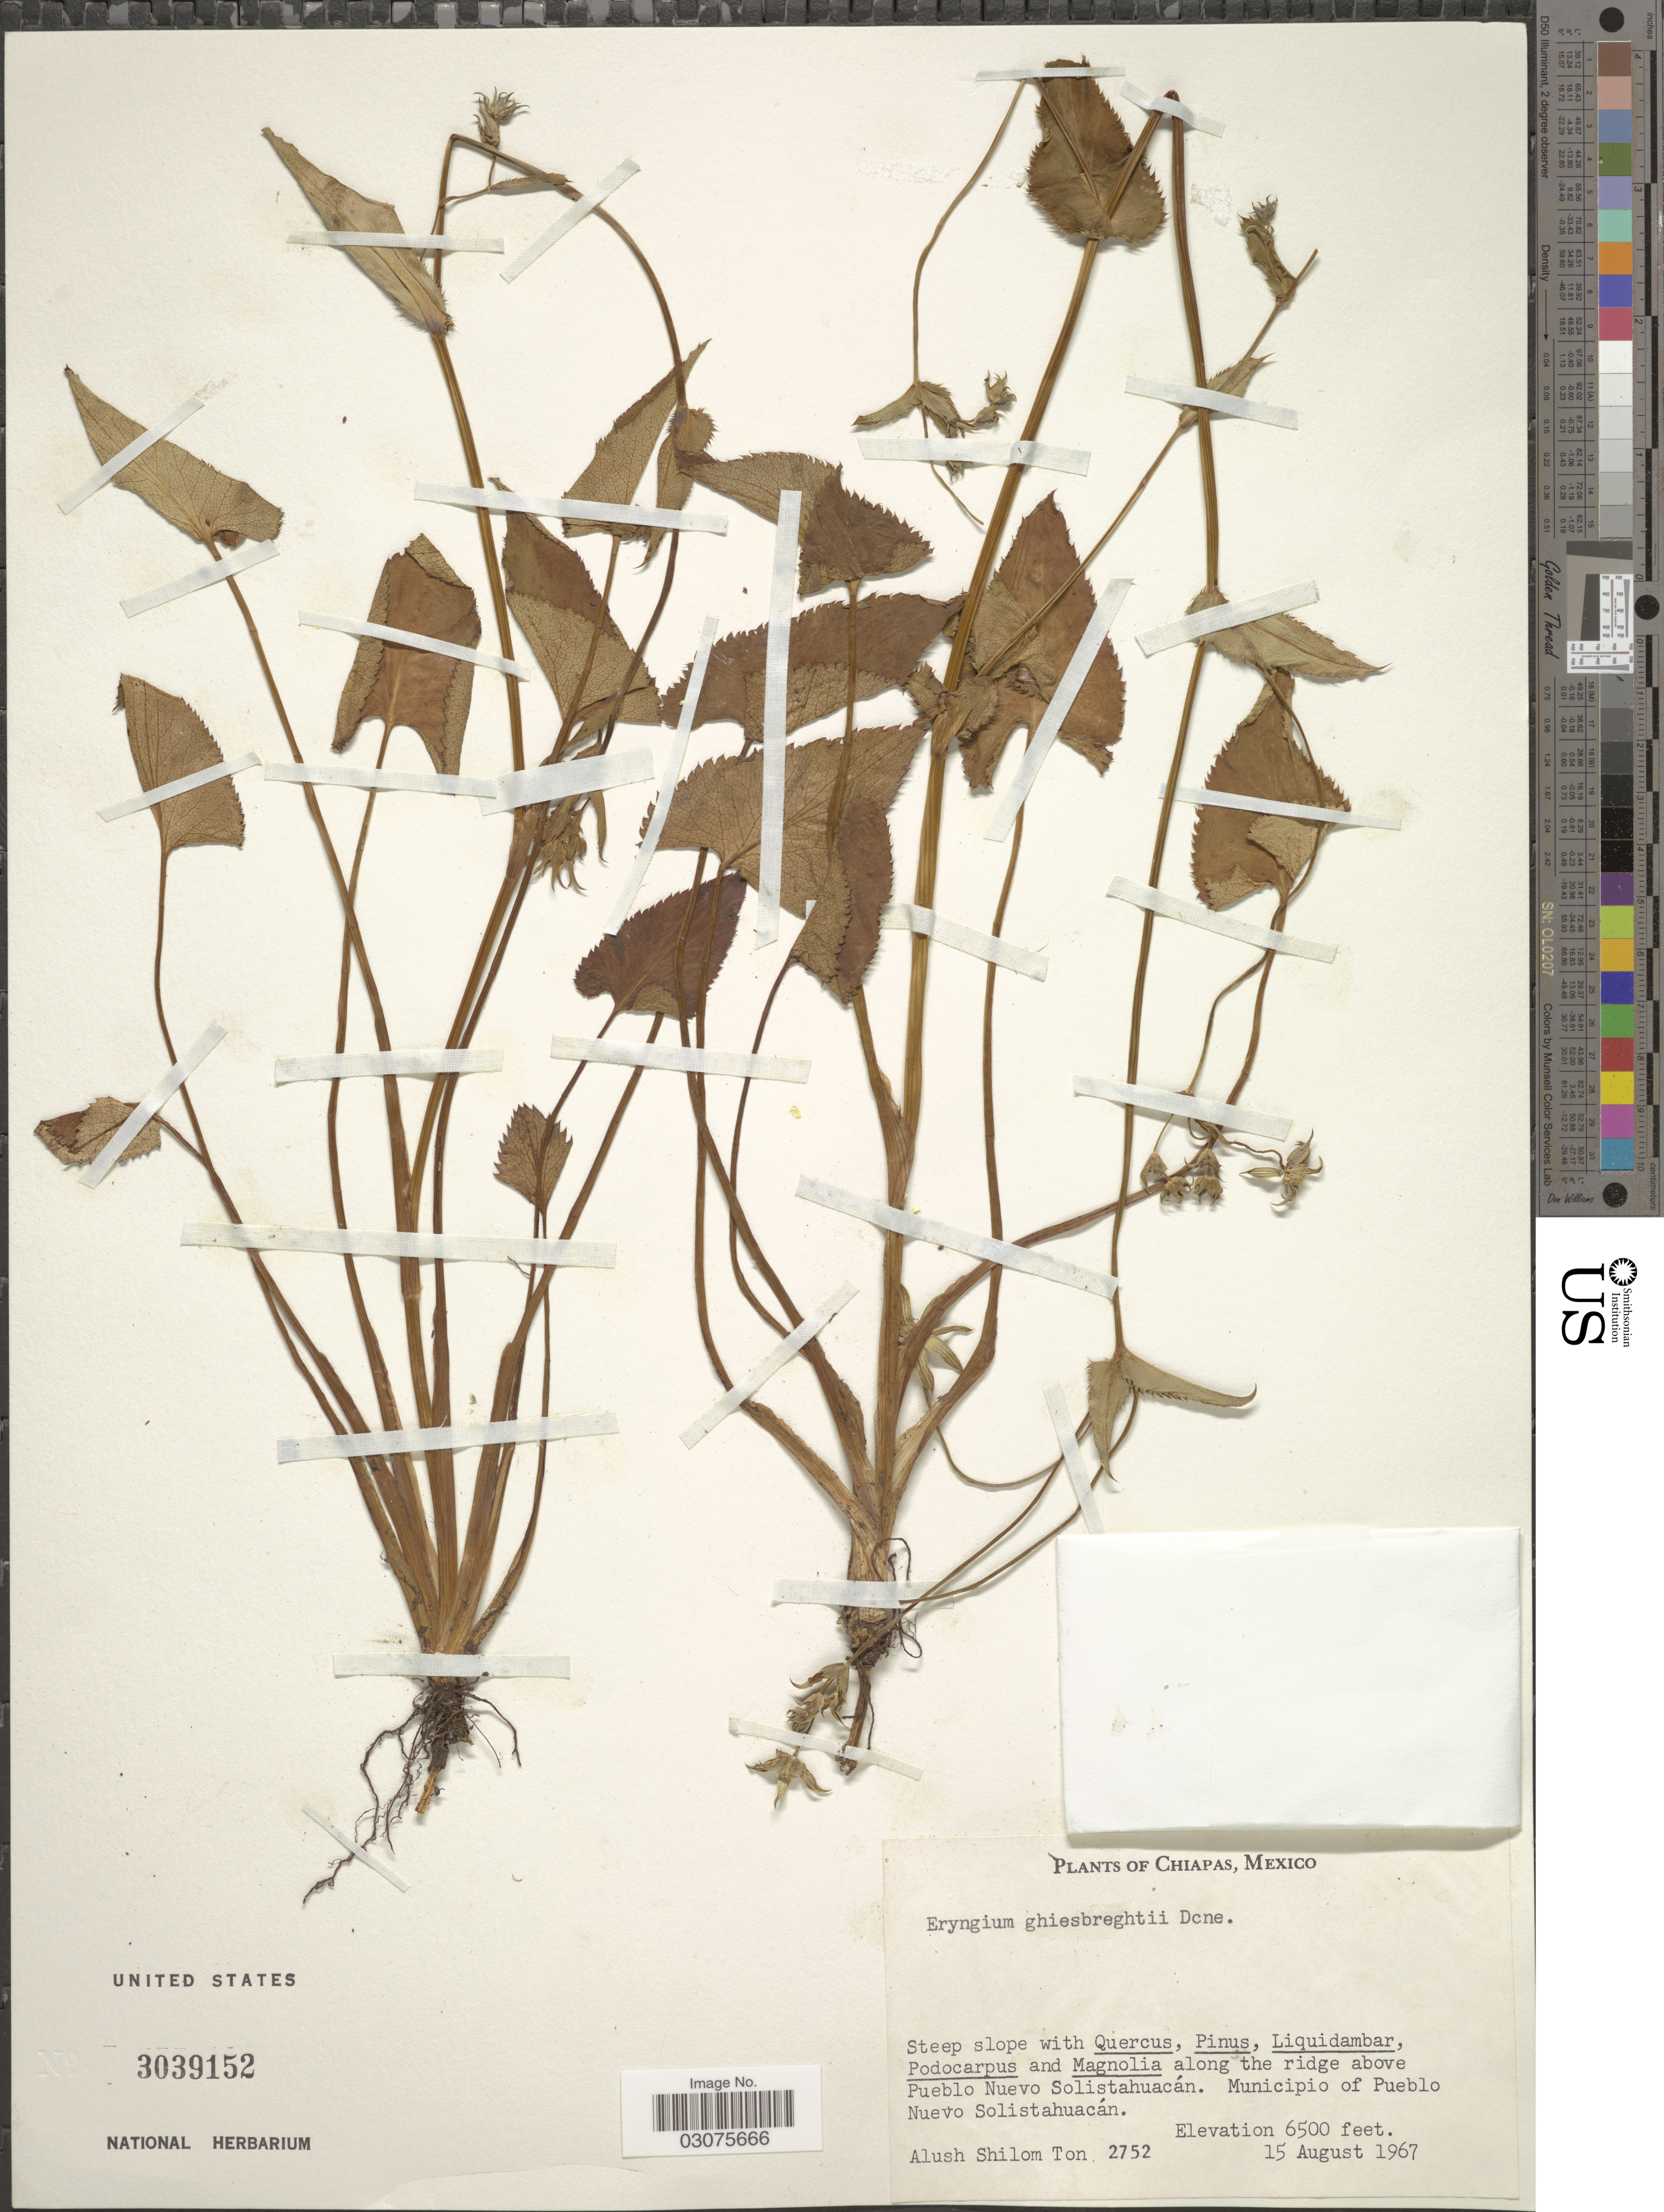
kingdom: Plantae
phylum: Tracheophyta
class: Magnoliopsida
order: Apiales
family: Apiaceae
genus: Eryngium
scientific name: Eryngium ghiesbreghtii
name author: Decne.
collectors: A. M. Ton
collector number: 2752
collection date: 1967-08-15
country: Mexico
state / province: Chiapas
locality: Along the ridge above Pueblo Nuevo Solistahuacán. Municipio of Pueblo Nuevo Solistahuacán.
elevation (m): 1981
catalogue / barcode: US 3039152